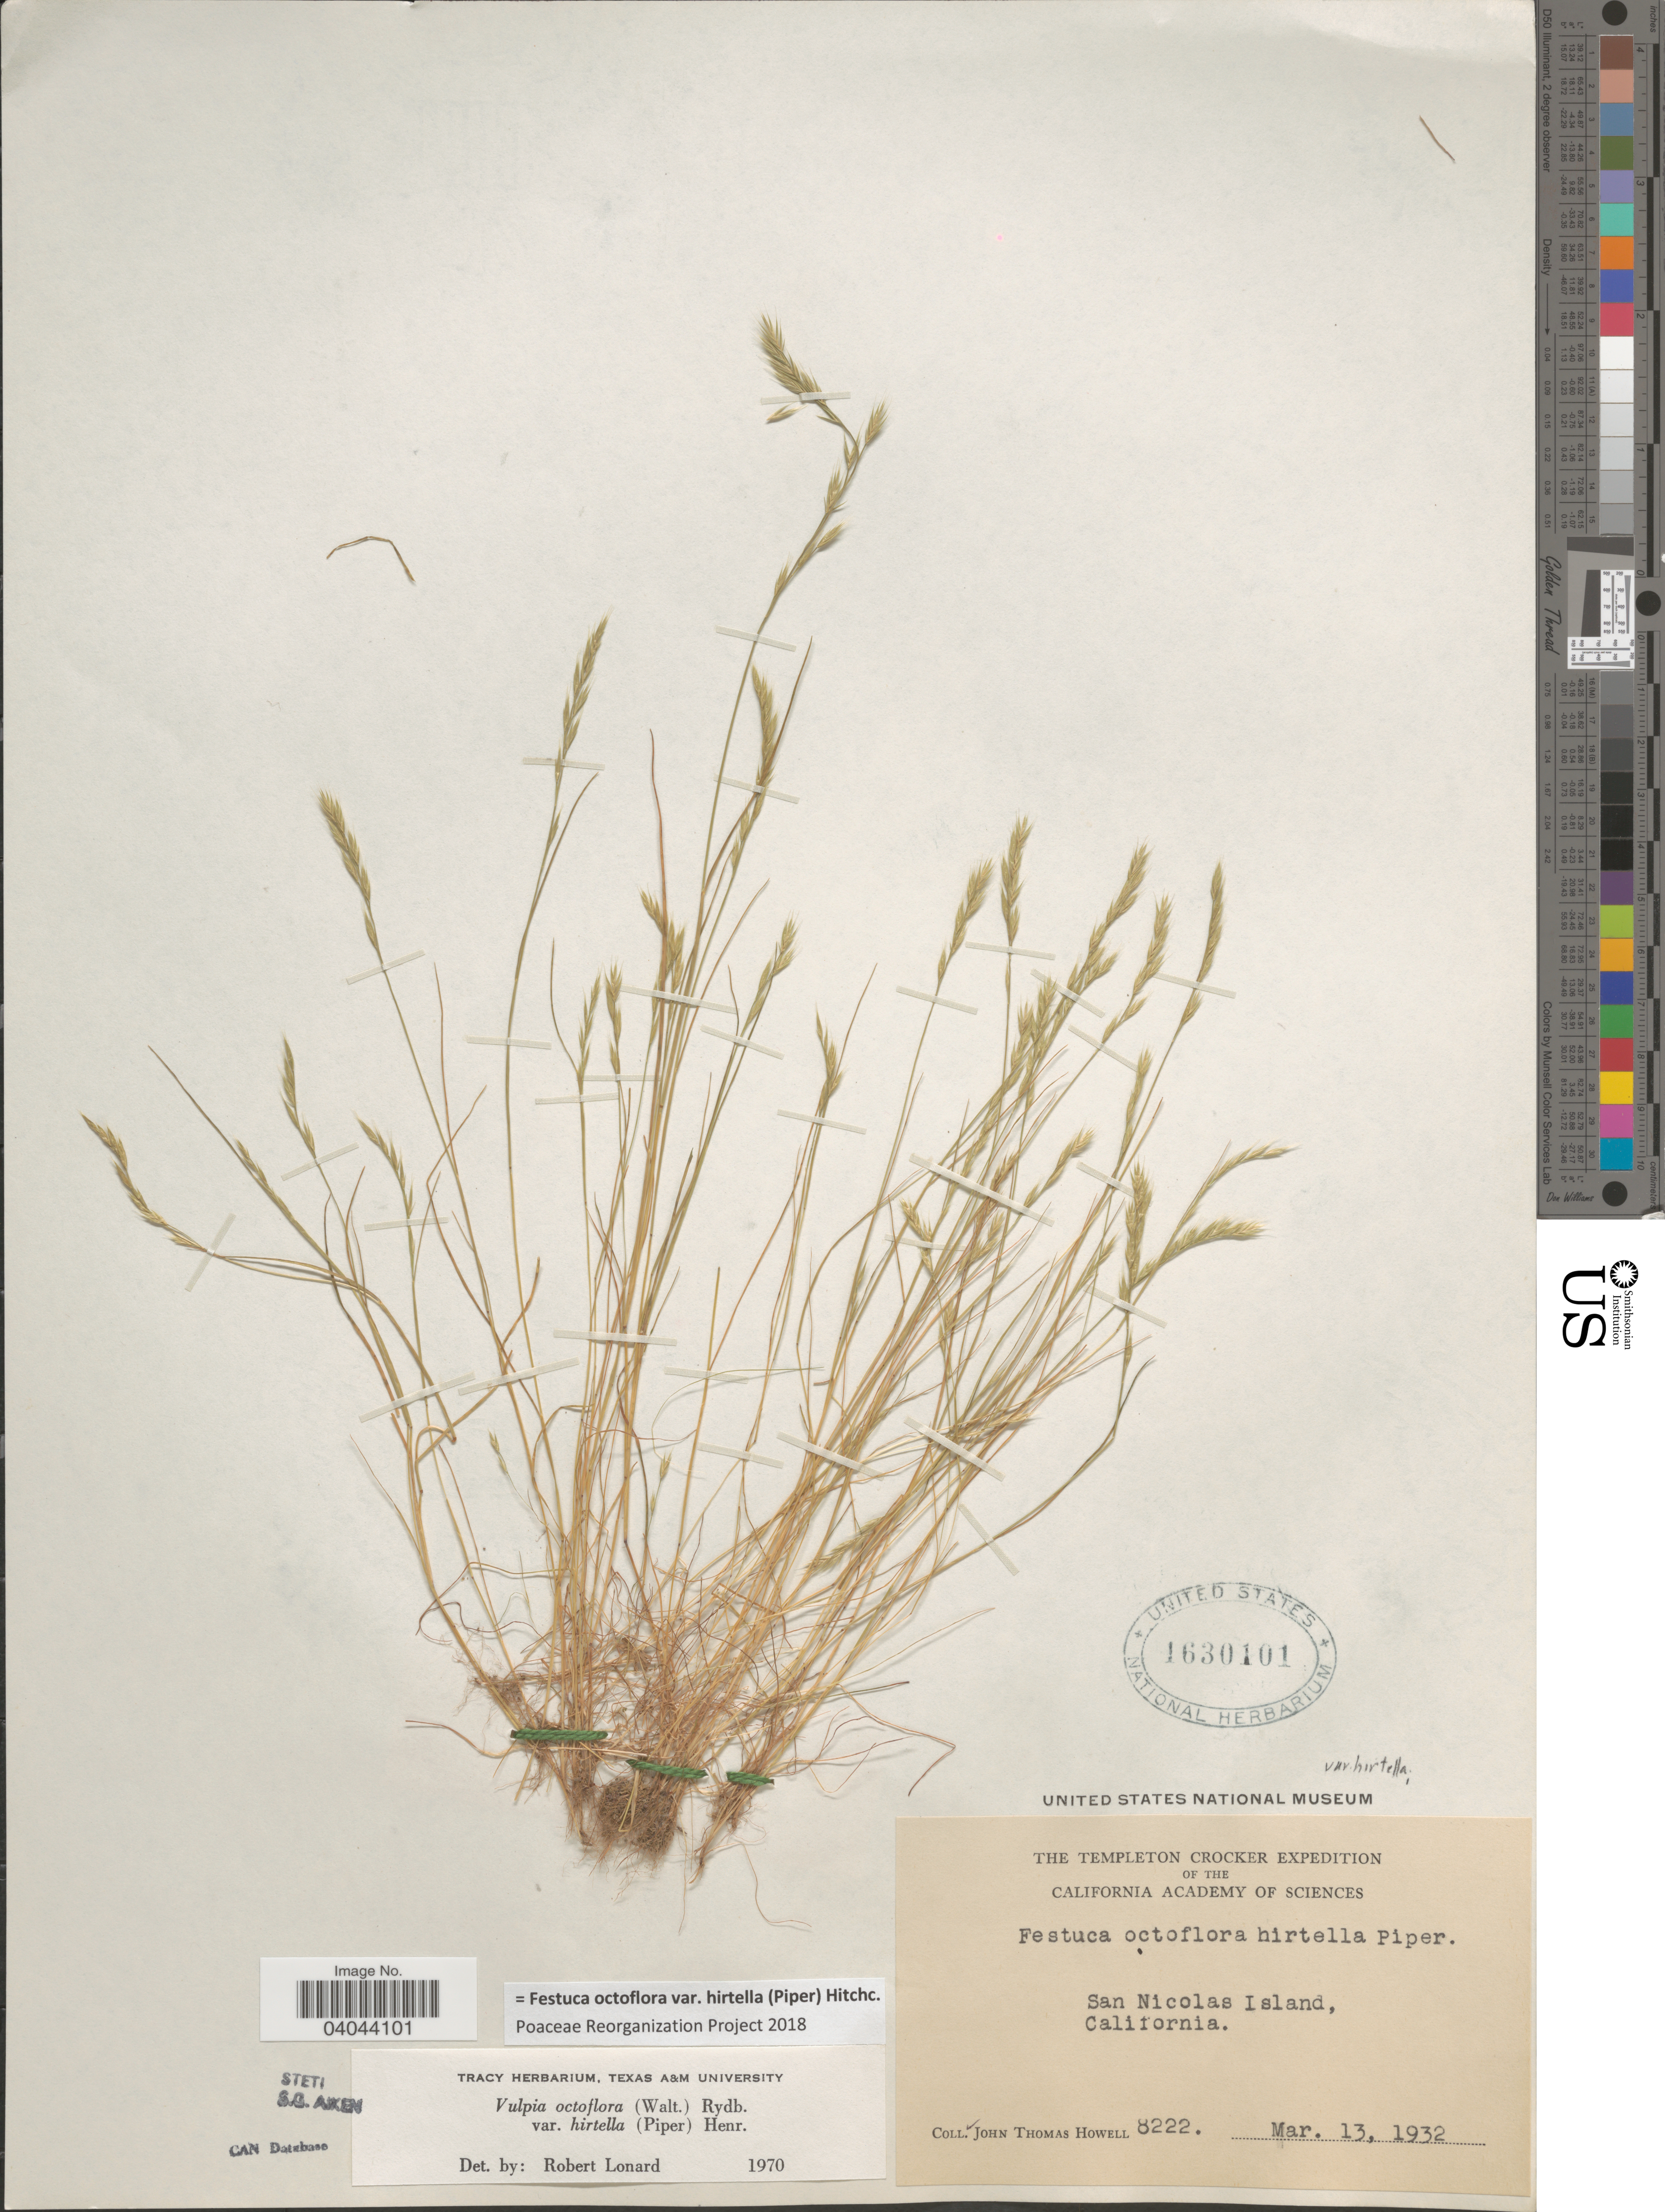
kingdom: Plantae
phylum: Tracheophyta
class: Liliopsida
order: Poales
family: Poaceae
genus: Festuca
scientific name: Festuca octoflora var. hirtella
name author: Piper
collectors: J. T. Howell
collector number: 8222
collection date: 1932-03-13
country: United States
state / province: California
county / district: Ventura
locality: San Nicolas Island.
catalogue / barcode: US 1630101